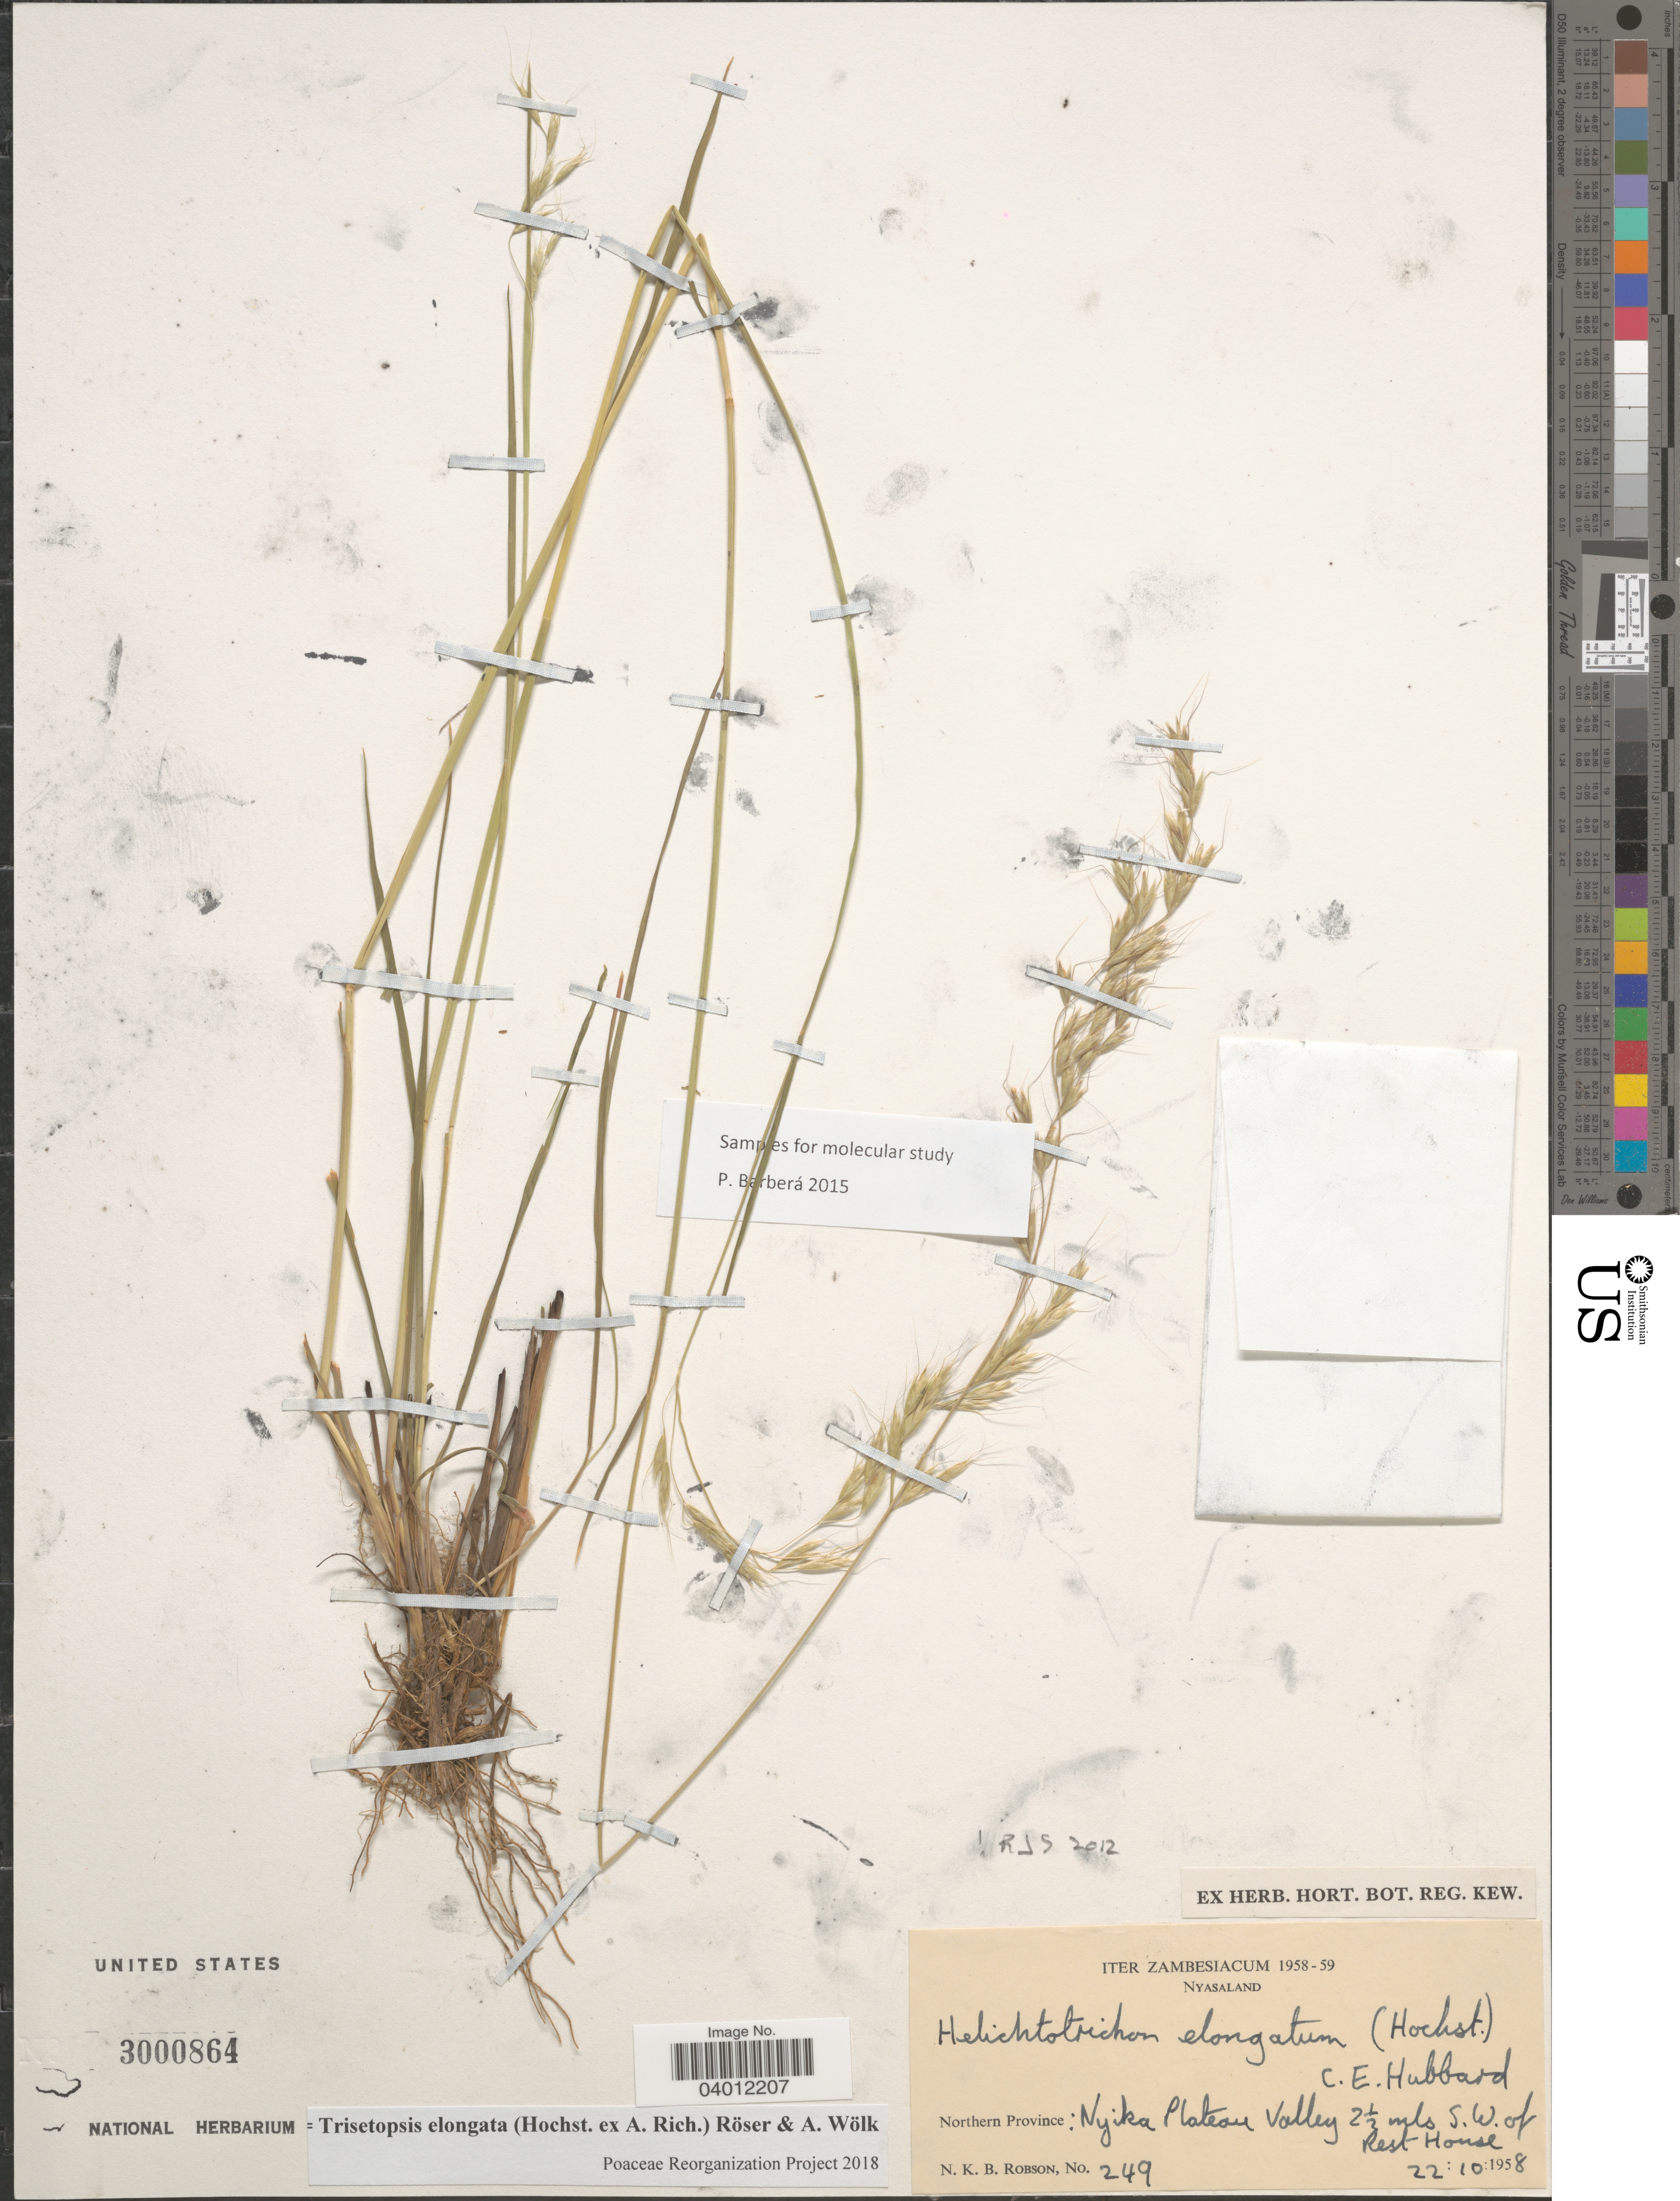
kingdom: Plantae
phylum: Tracheophyta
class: Liliopsida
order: Poales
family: Poaceae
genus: Trisetopsis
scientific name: Trisetopsis elongata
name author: (Hochst. ex A. Rich.) Röser & Wölk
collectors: N. Robson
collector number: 249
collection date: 1958-10-22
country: Malawi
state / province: Northern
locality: Nyasaland. Northern Province: Nyika Plateau Valley 2½ mls S.W. of Rest House.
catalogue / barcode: US 3000864